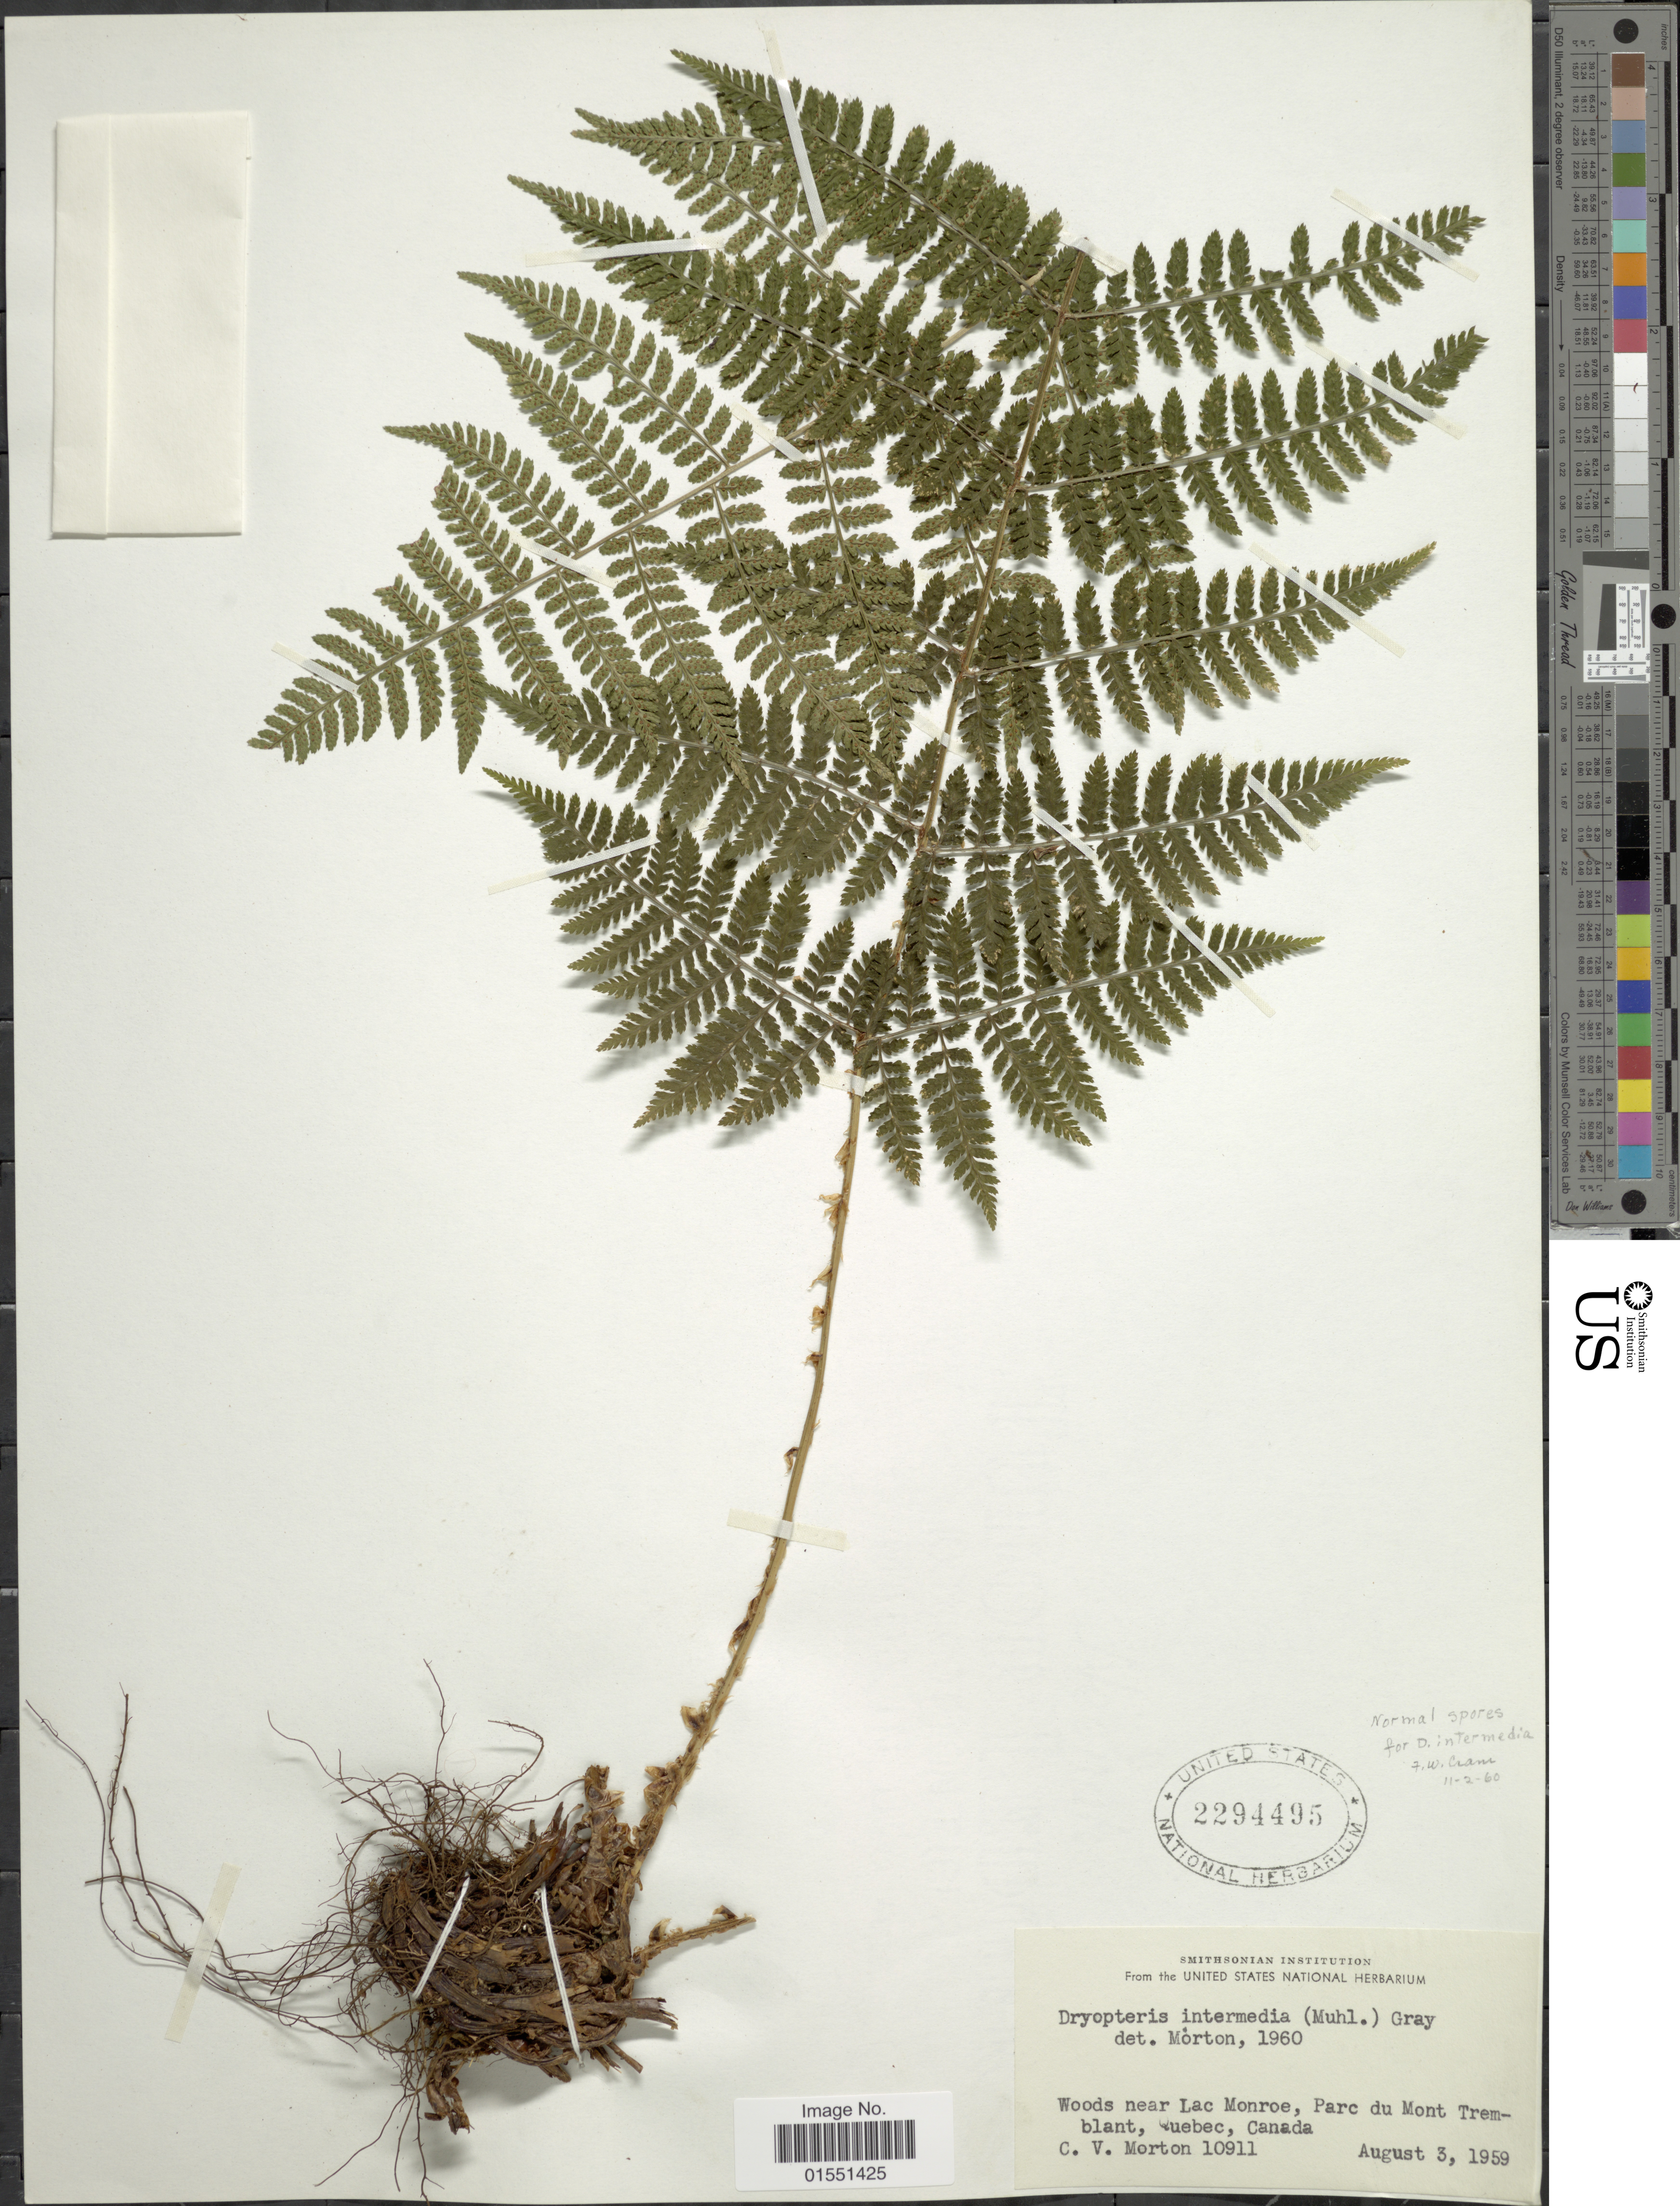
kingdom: Plantae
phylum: Tracheophyta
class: Polypodiopsida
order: Polypodiales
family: Dryopteridaceae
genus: Dryopteris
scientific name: Dryopteris intermedia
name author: (Muhl.) A. Gray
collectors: C. V. Morton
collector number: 10911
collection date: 1959-08-03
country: Canada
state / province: Quebec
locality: Woods near Lac Monroe, Parc du Mont Tremblant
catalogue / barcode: US 2294495